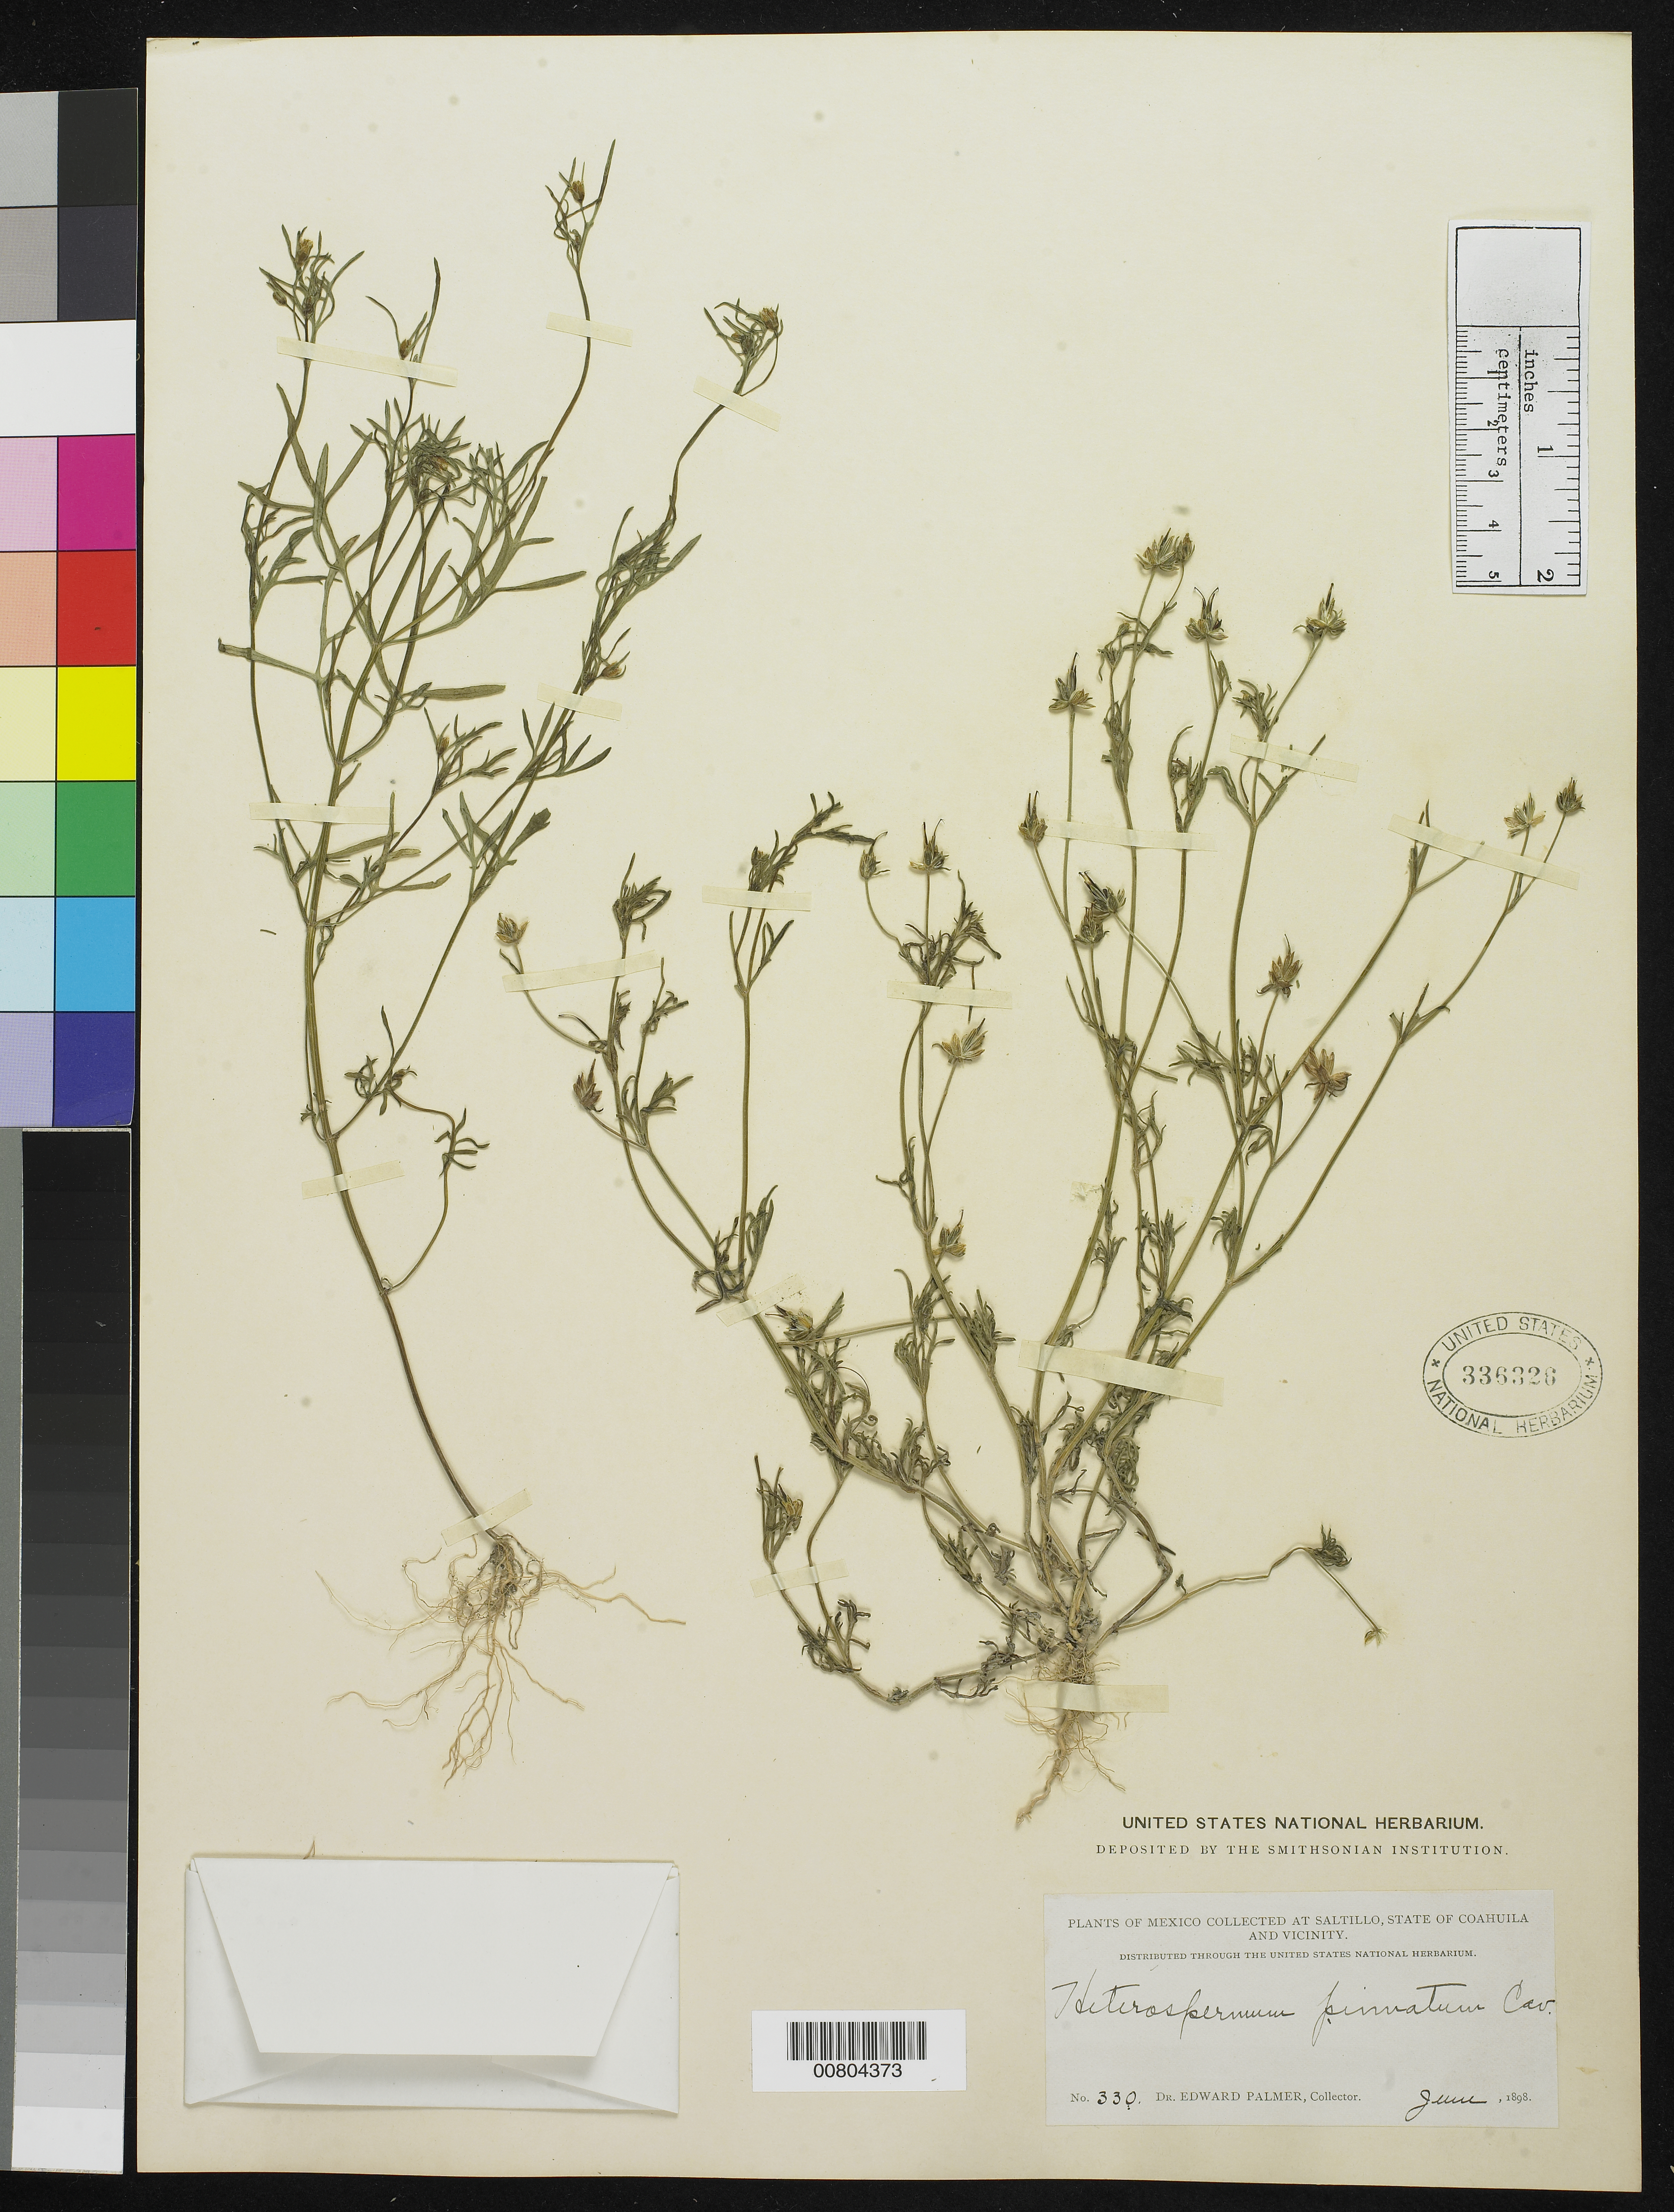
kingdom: Plantae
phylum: Tracheophyta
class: Magnoliopsida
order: Asterales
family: Asteraceae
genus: Heterosperma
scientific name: Heterosperma pinnatum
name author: Cav.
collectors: E. Palmer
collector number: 330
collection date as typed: Jun 1898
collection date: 1898-06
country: Mexico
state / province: Coahuila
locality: Saltillo, Coahuila and vicinity.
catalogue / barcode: US 336326